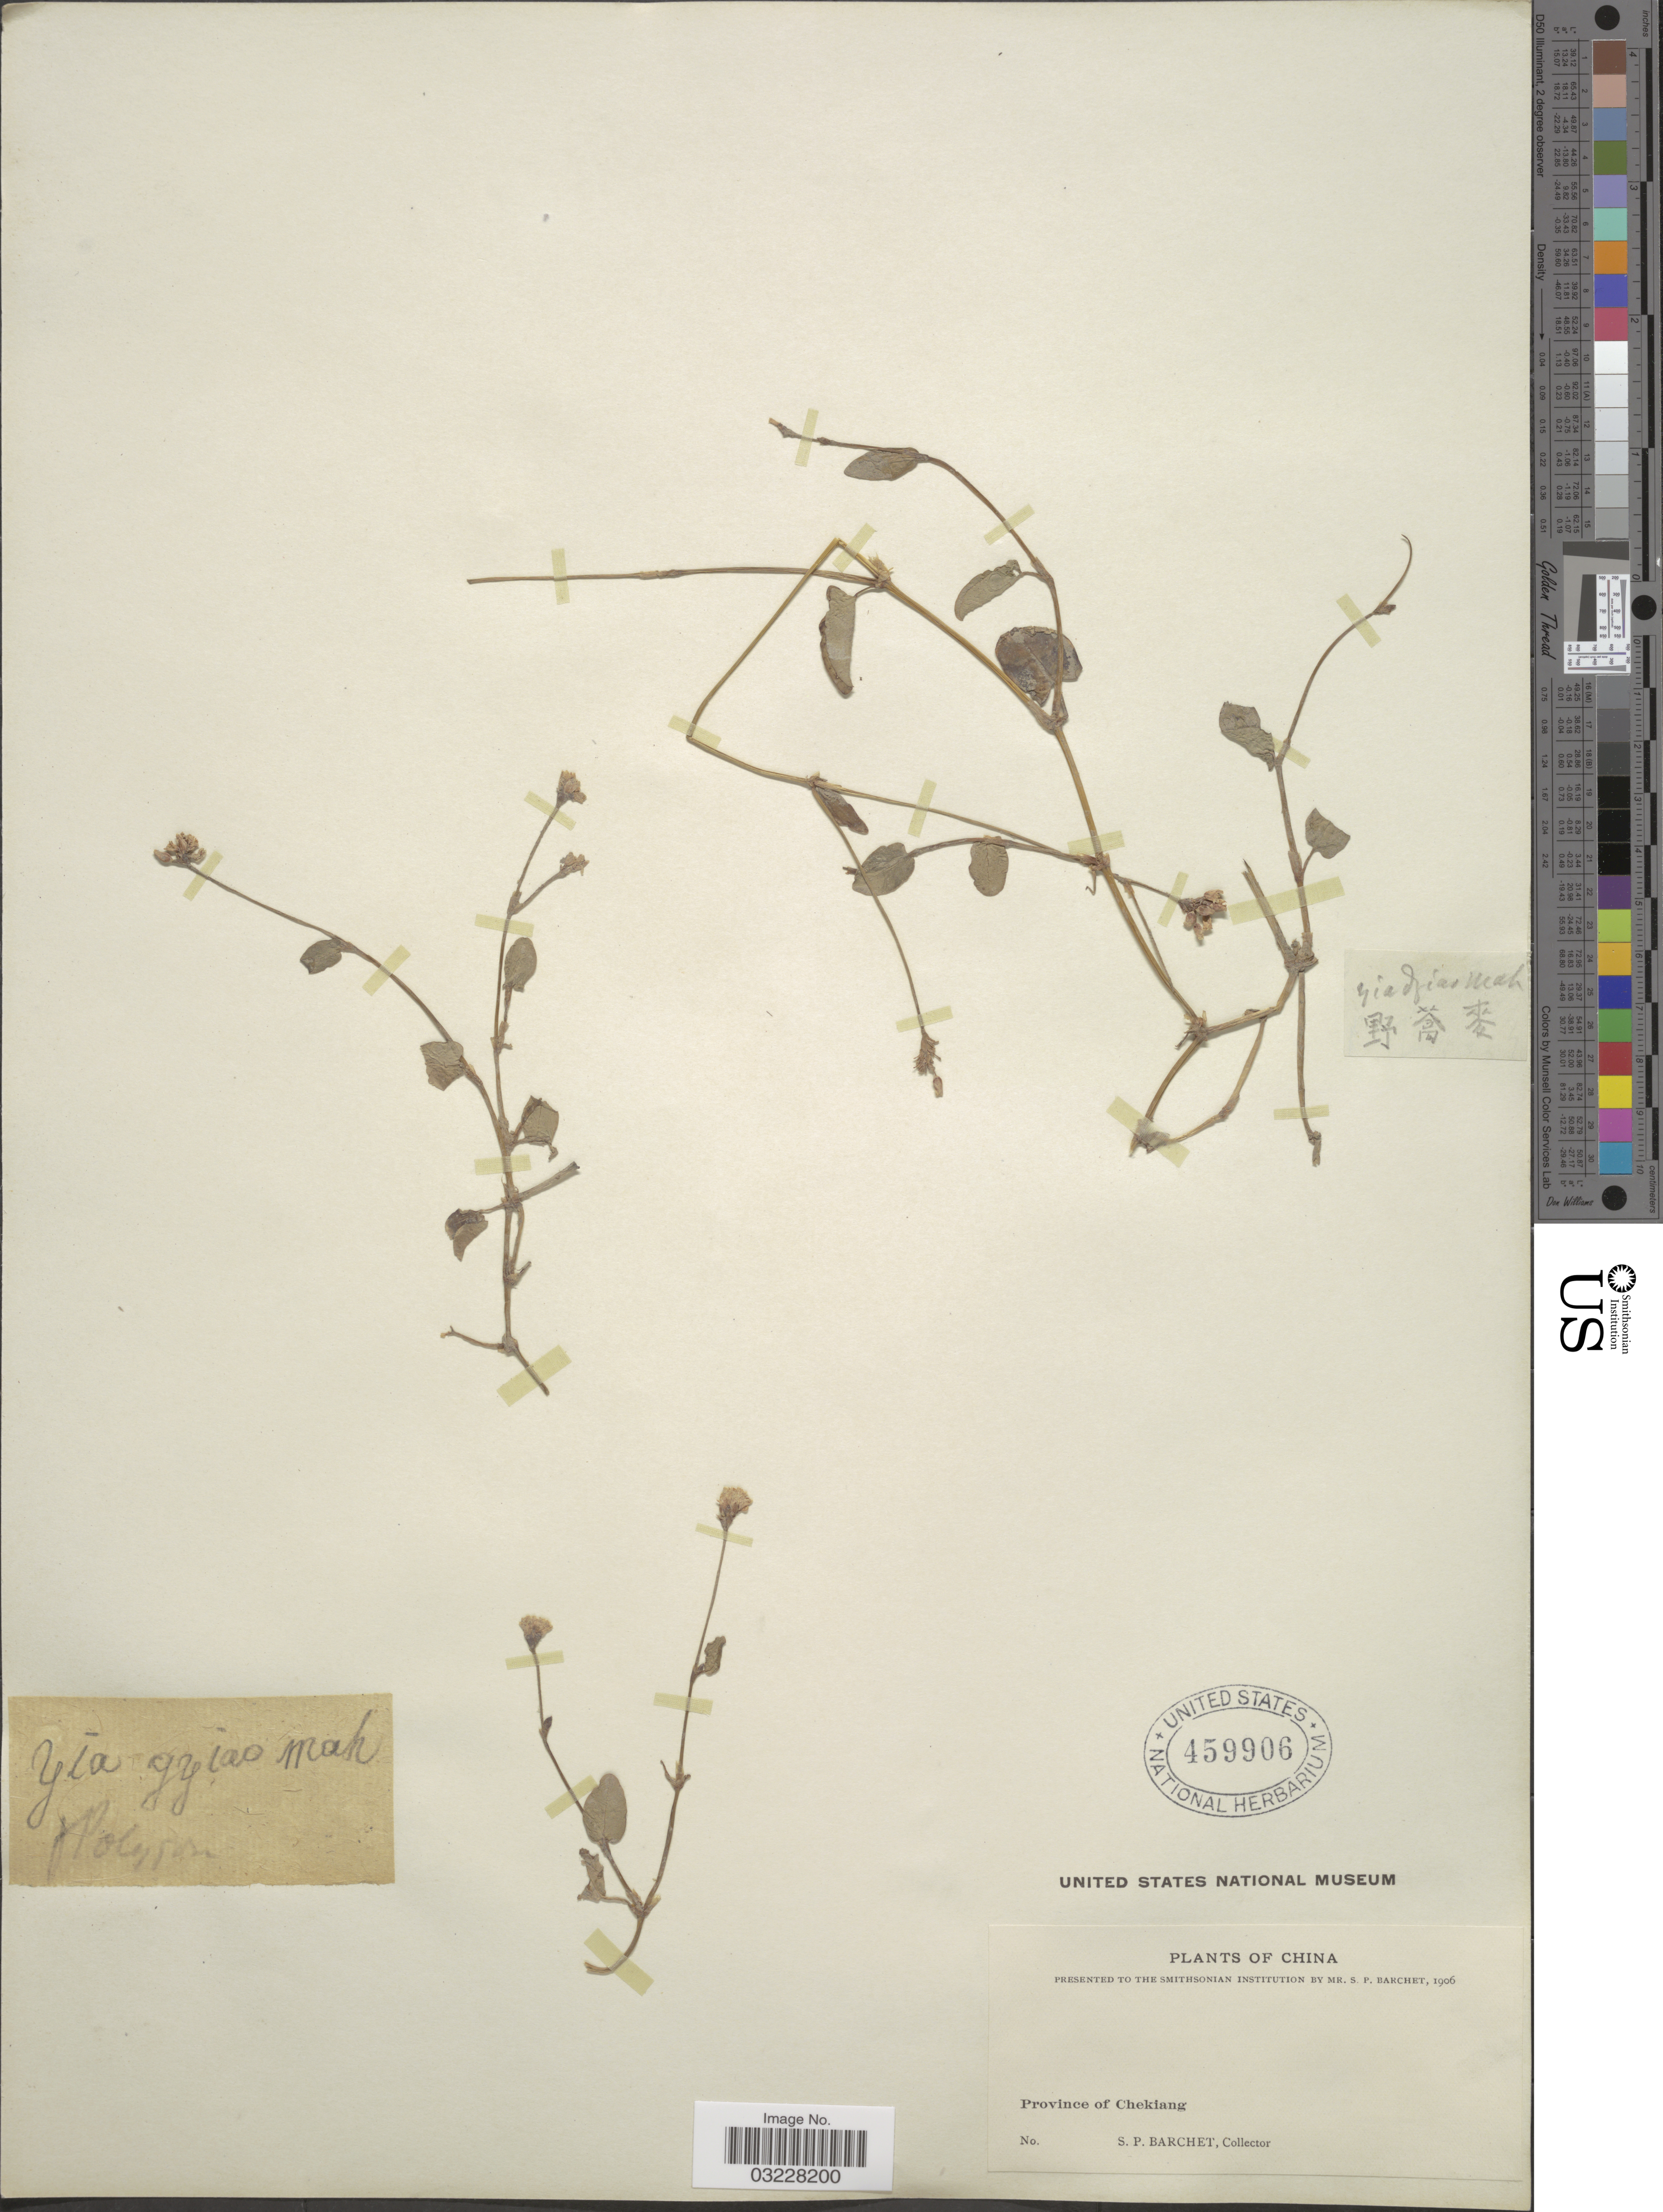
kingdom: Plantae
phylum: Tracheophyta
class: Magnoliopsida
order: Caryophyllales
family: Polygonaceae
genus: Polygonum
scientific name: Polygonum capitatum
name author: Buch.-Ham. ex D. Don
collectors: S. P. Barchet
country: China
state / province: Zhejiang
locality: Province of Chekiang.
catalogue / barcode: US 459906